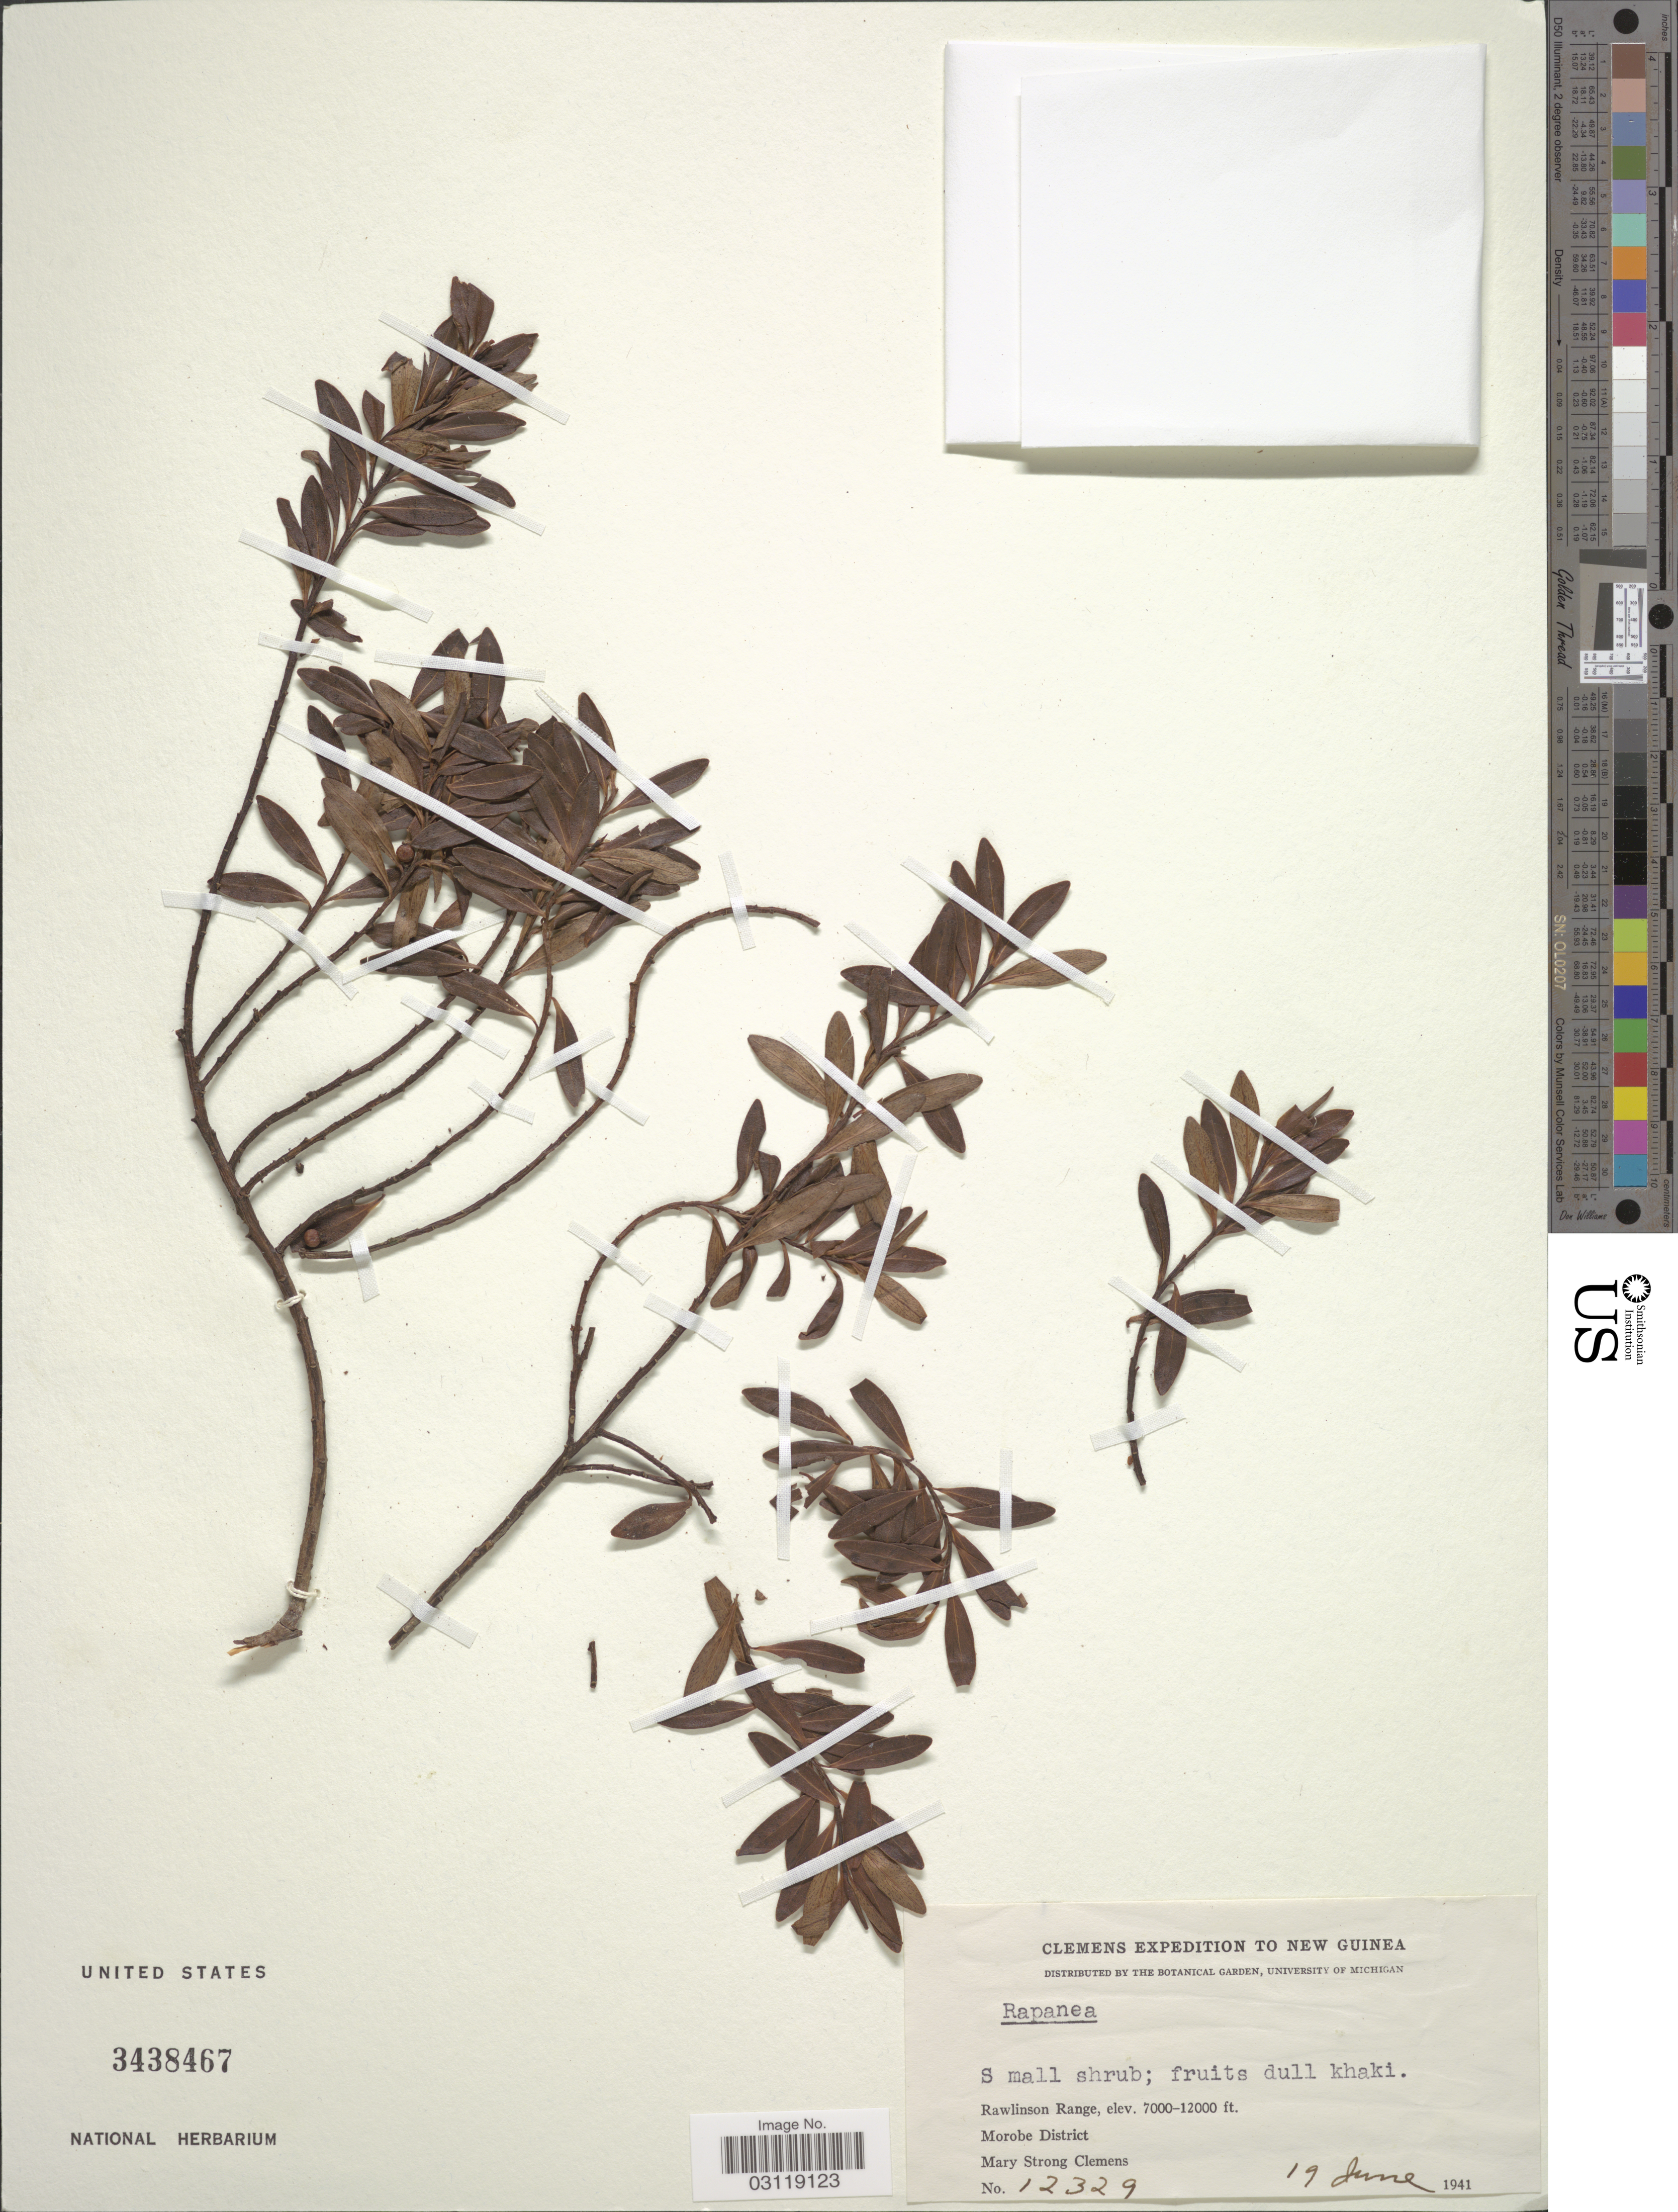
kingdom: Plantae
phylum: Tracheophyta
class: Magnoliopsida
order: Ericales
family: Primulaceae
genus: Rapanea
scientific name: Rapanea sp.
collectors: M. S. Clemens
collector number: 12329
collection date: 1941-06-19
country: Papua New Guinea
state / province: Morobe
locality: New Guinea. Rawlinson Range.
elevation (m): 2134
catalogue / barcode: US 3438467